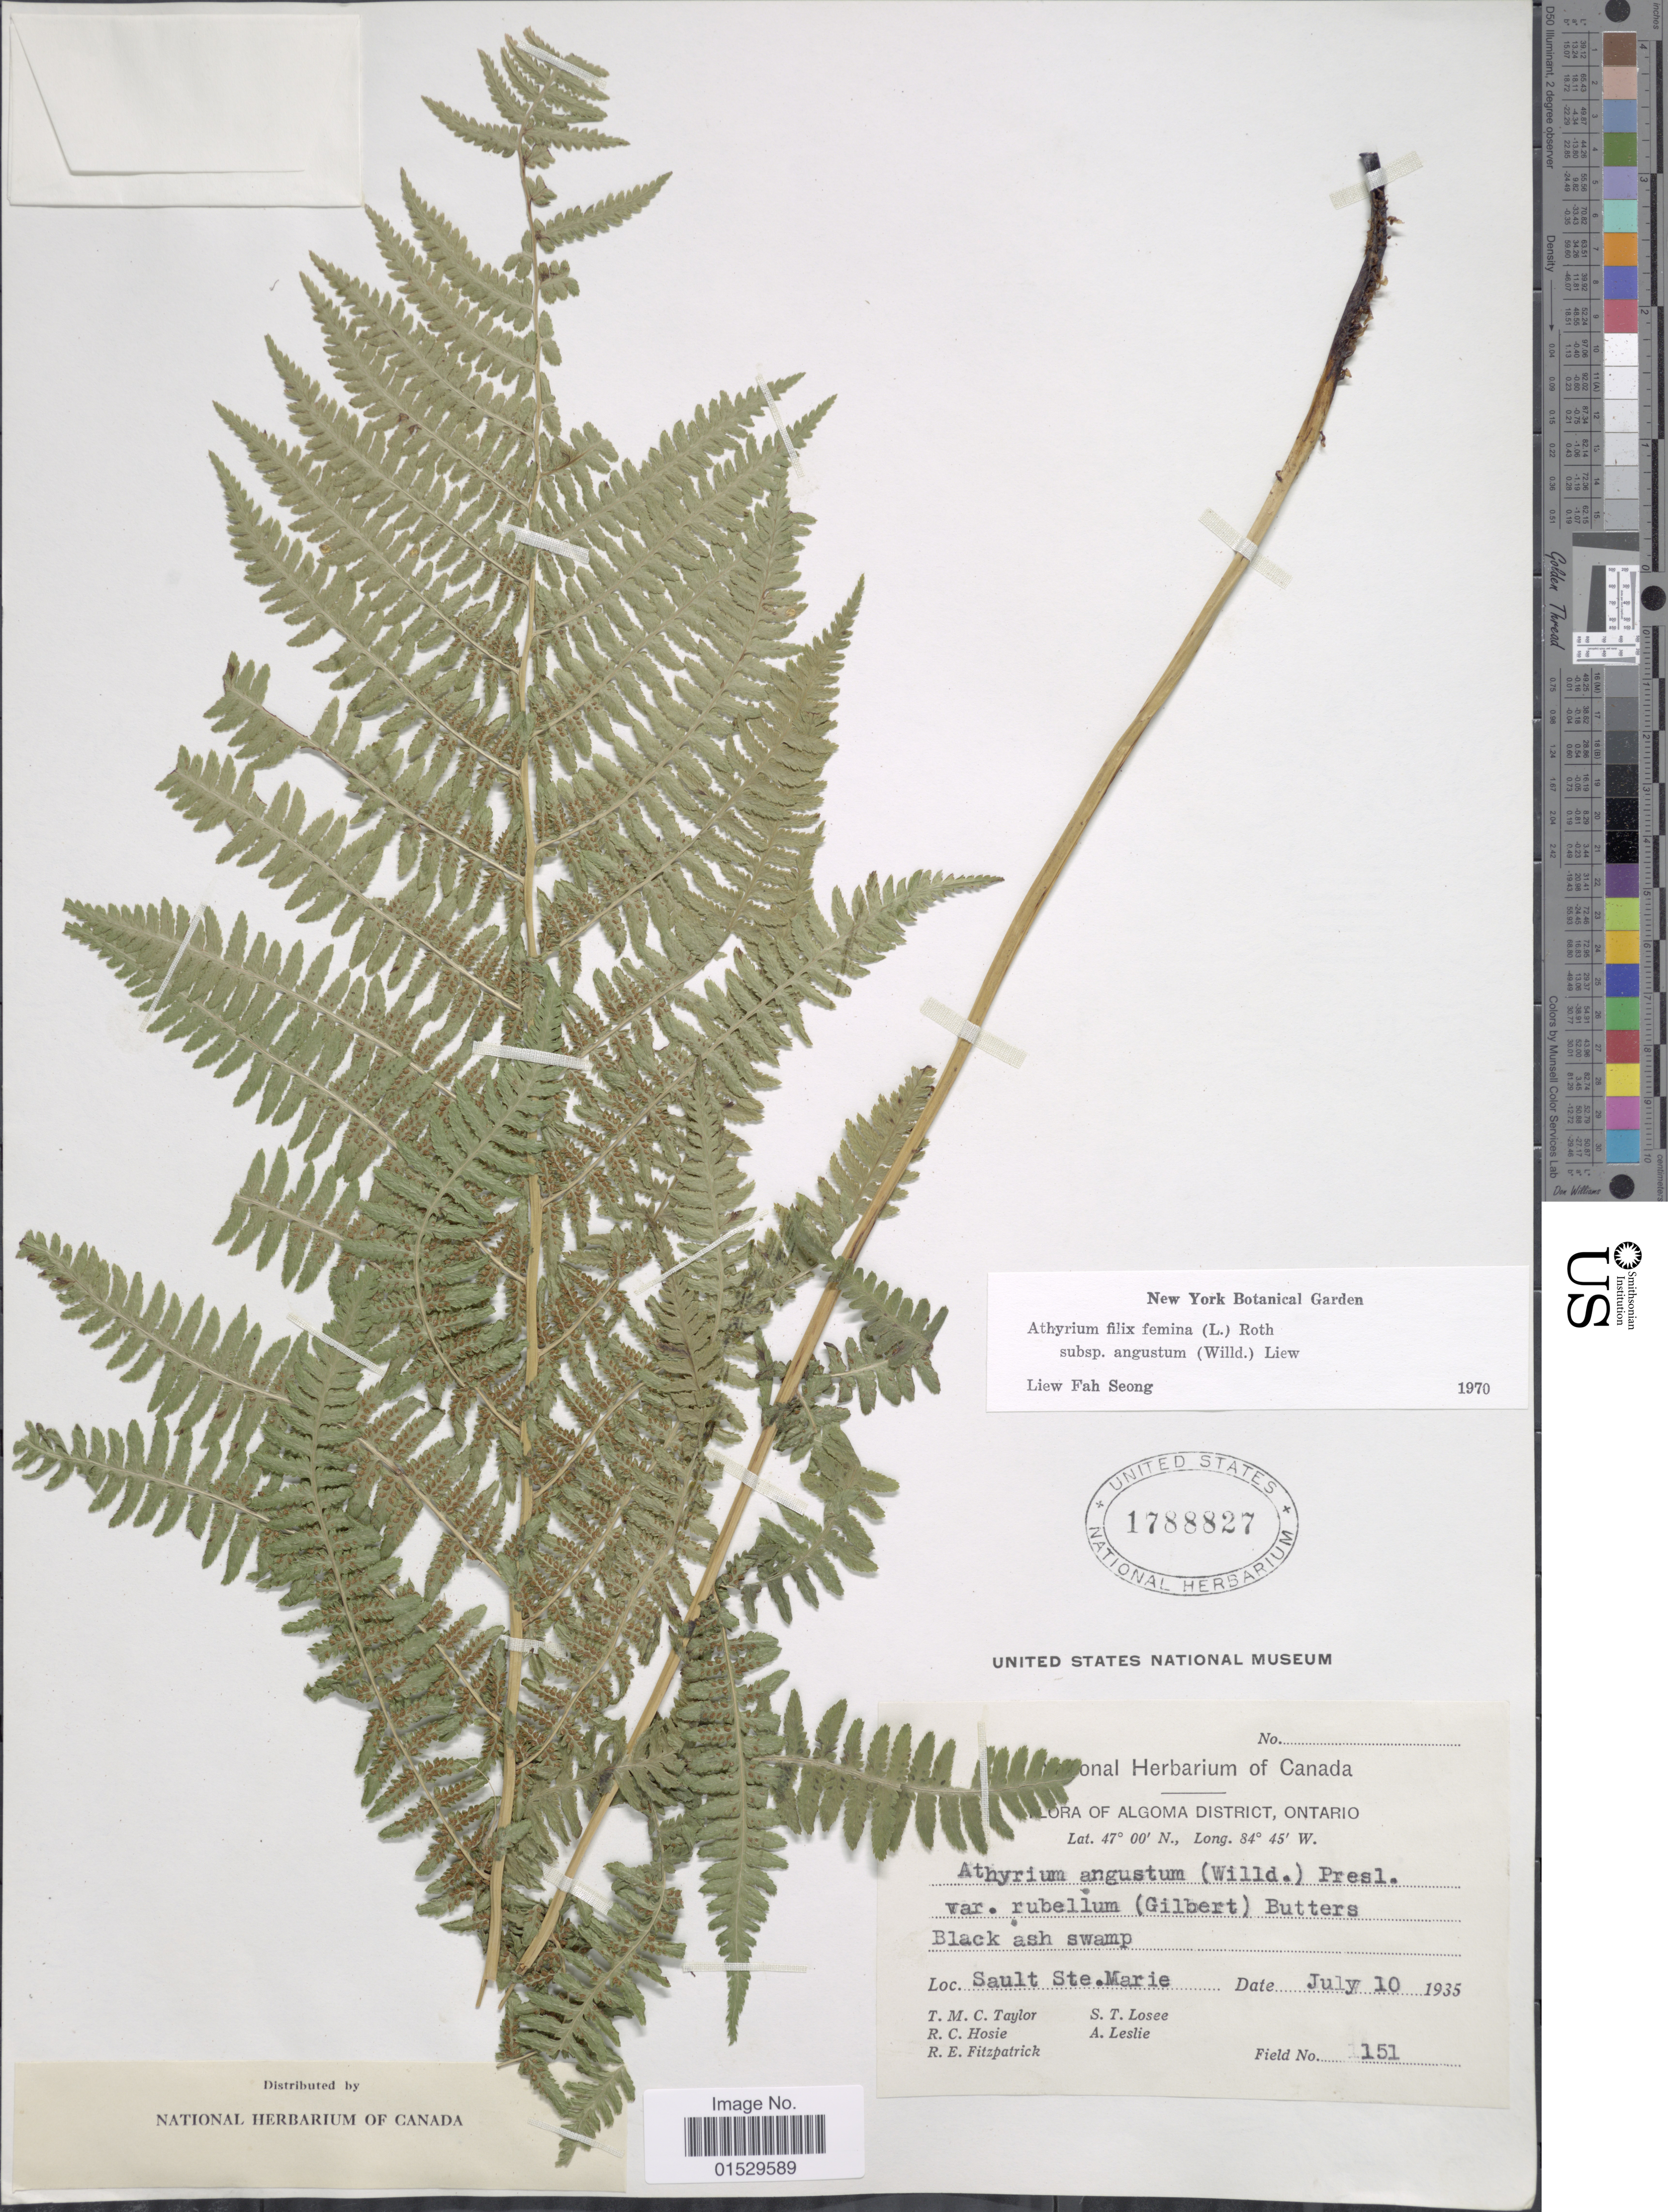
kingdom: Plantae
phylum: Tracheophyta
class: Polypodiopsida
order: Polypodiales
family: Athyriaceae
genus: Athyrium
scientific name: Athyrium filix-femina subsp. angustatum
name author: (Willd.) R.T. Clausen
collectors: T. M. C. Taylor, R. Hosie, R. Fitzpatrick & S. Losee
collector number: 151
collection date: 1935-07-10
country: Canada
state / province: Ontario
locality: Algoma District, Ontario, Black ash swamp, Sault Ste. Marie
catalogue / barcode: US 1788827